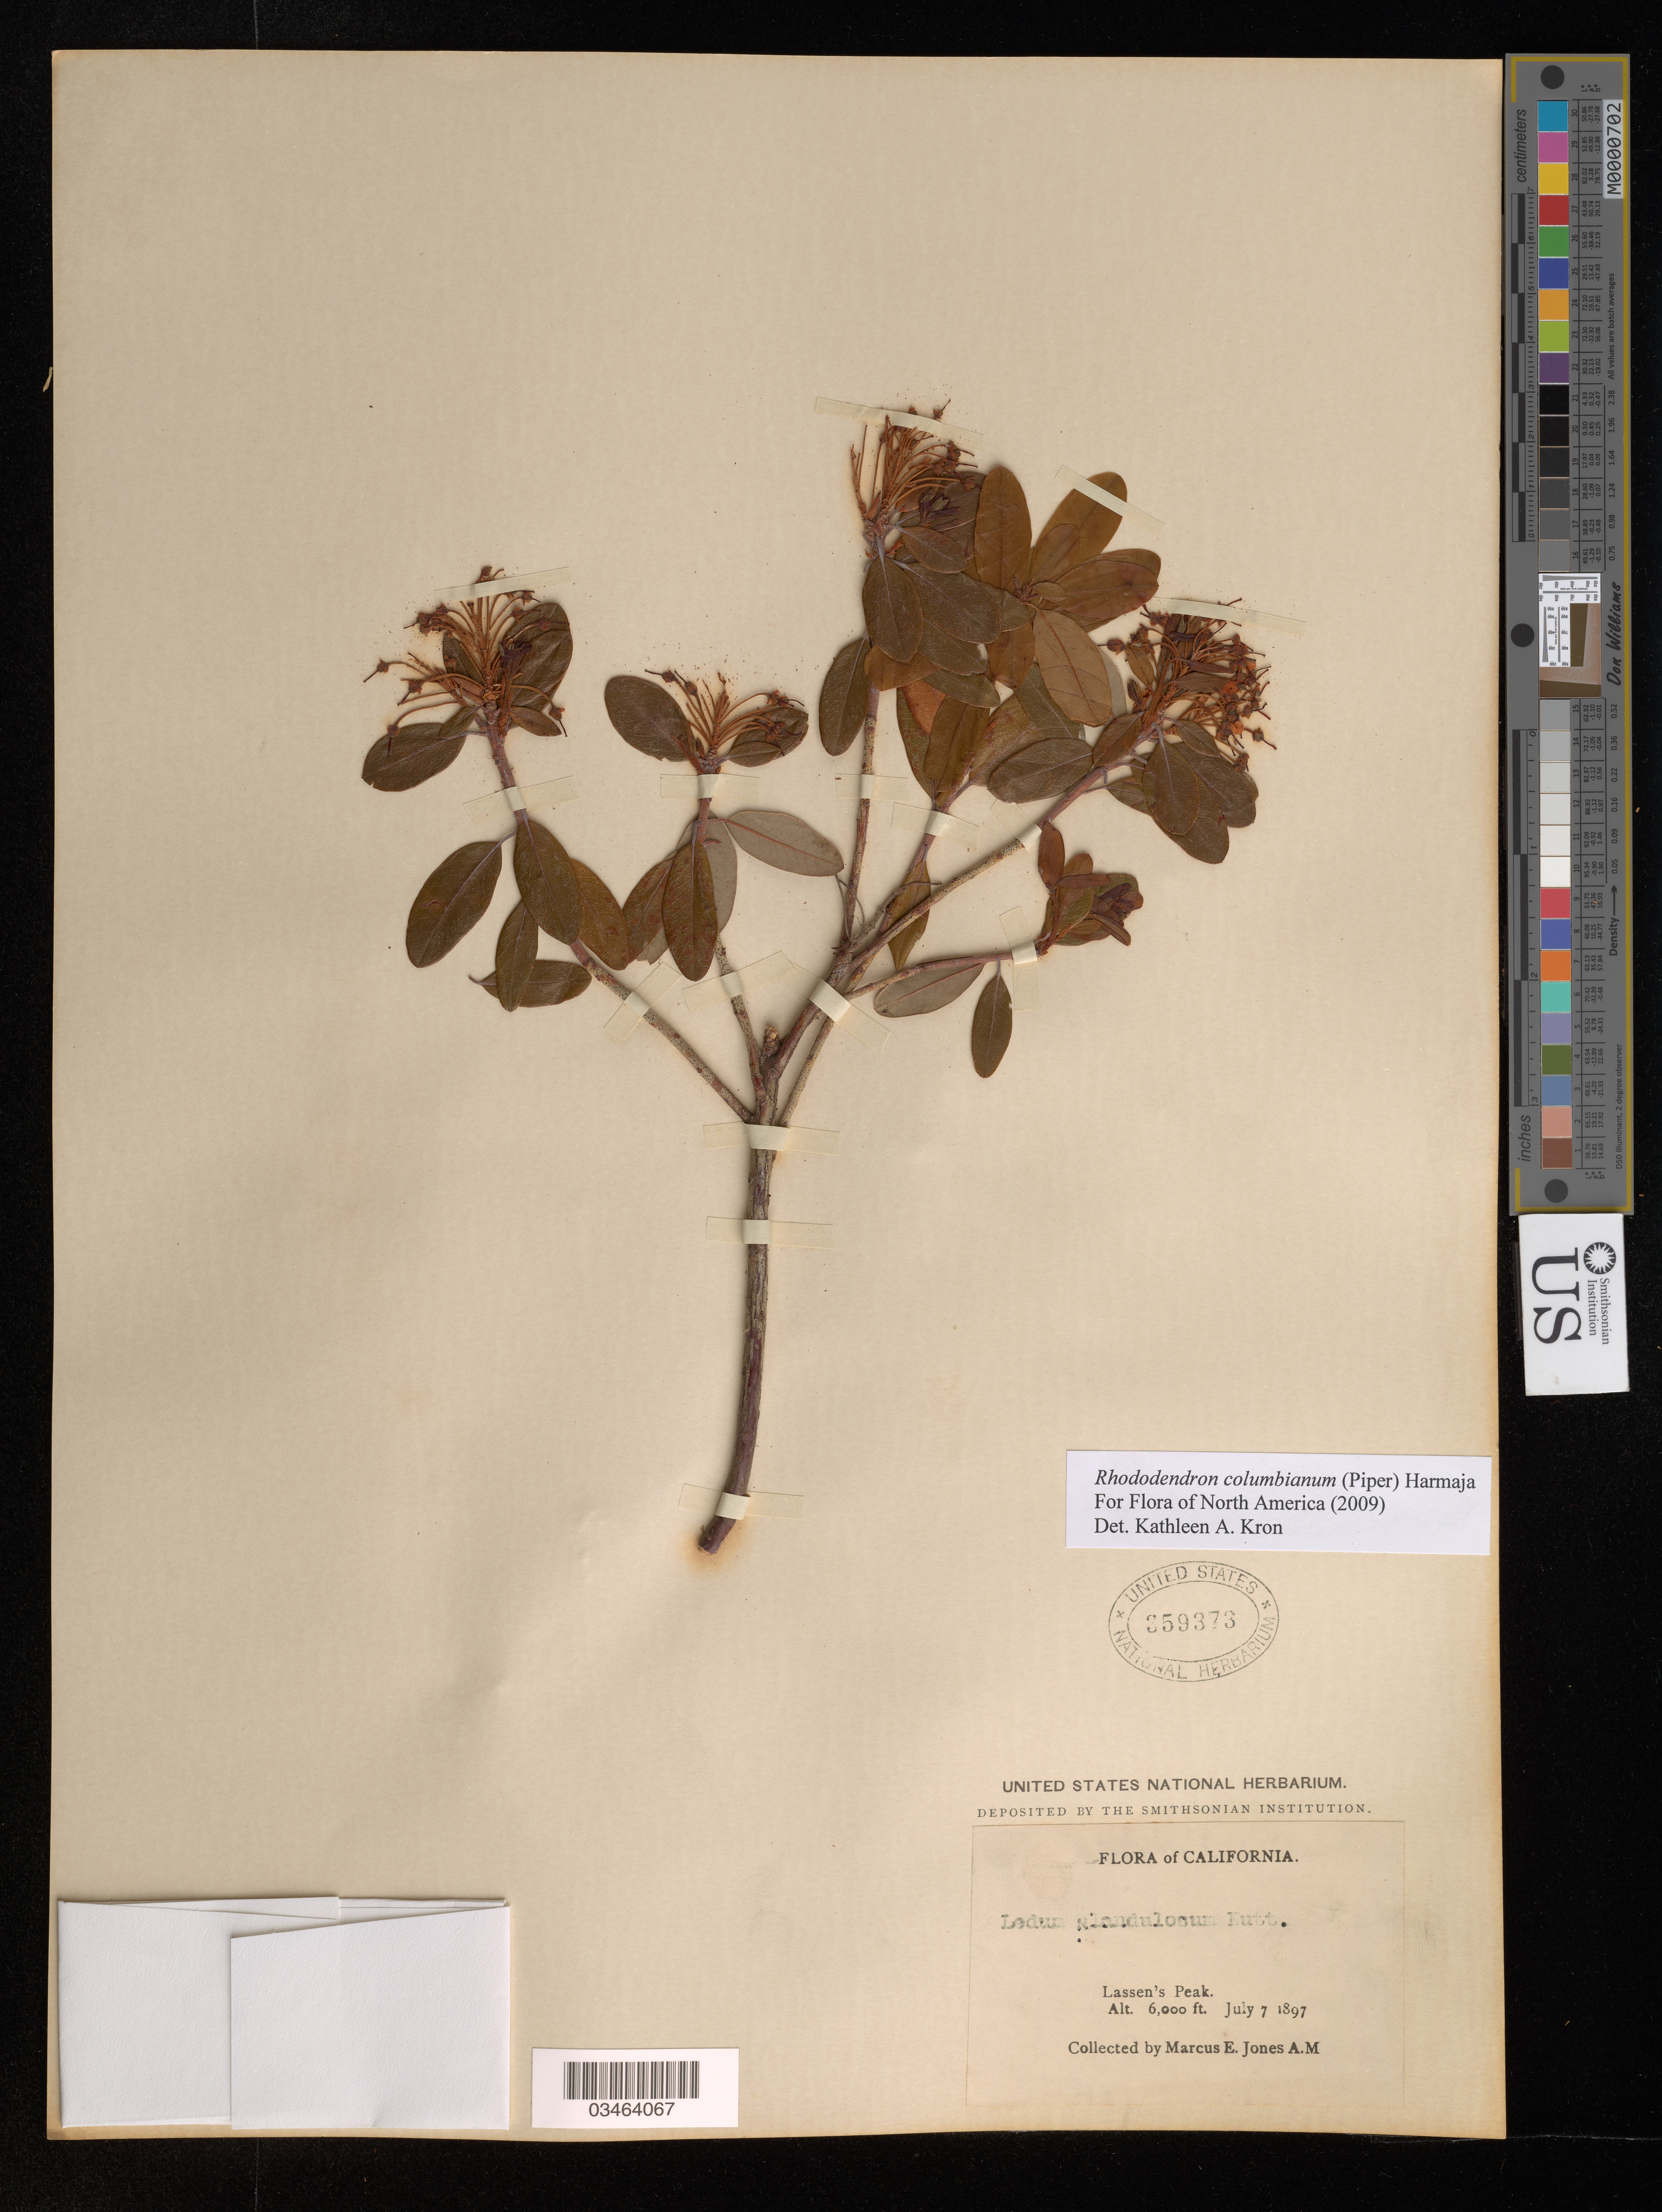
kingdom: Plantae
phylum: Tracheophyta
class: Magnoliopsida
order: Ericales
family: Ericaceae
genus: Rhododendron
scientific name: Rhododendron columbianum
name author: (Piper) Harmaja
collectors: M. E. Jones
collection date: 1897-07-07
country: United States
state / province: California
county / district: Lassen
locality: Lassen's Peak.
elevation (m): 1829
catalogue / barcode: US 359373